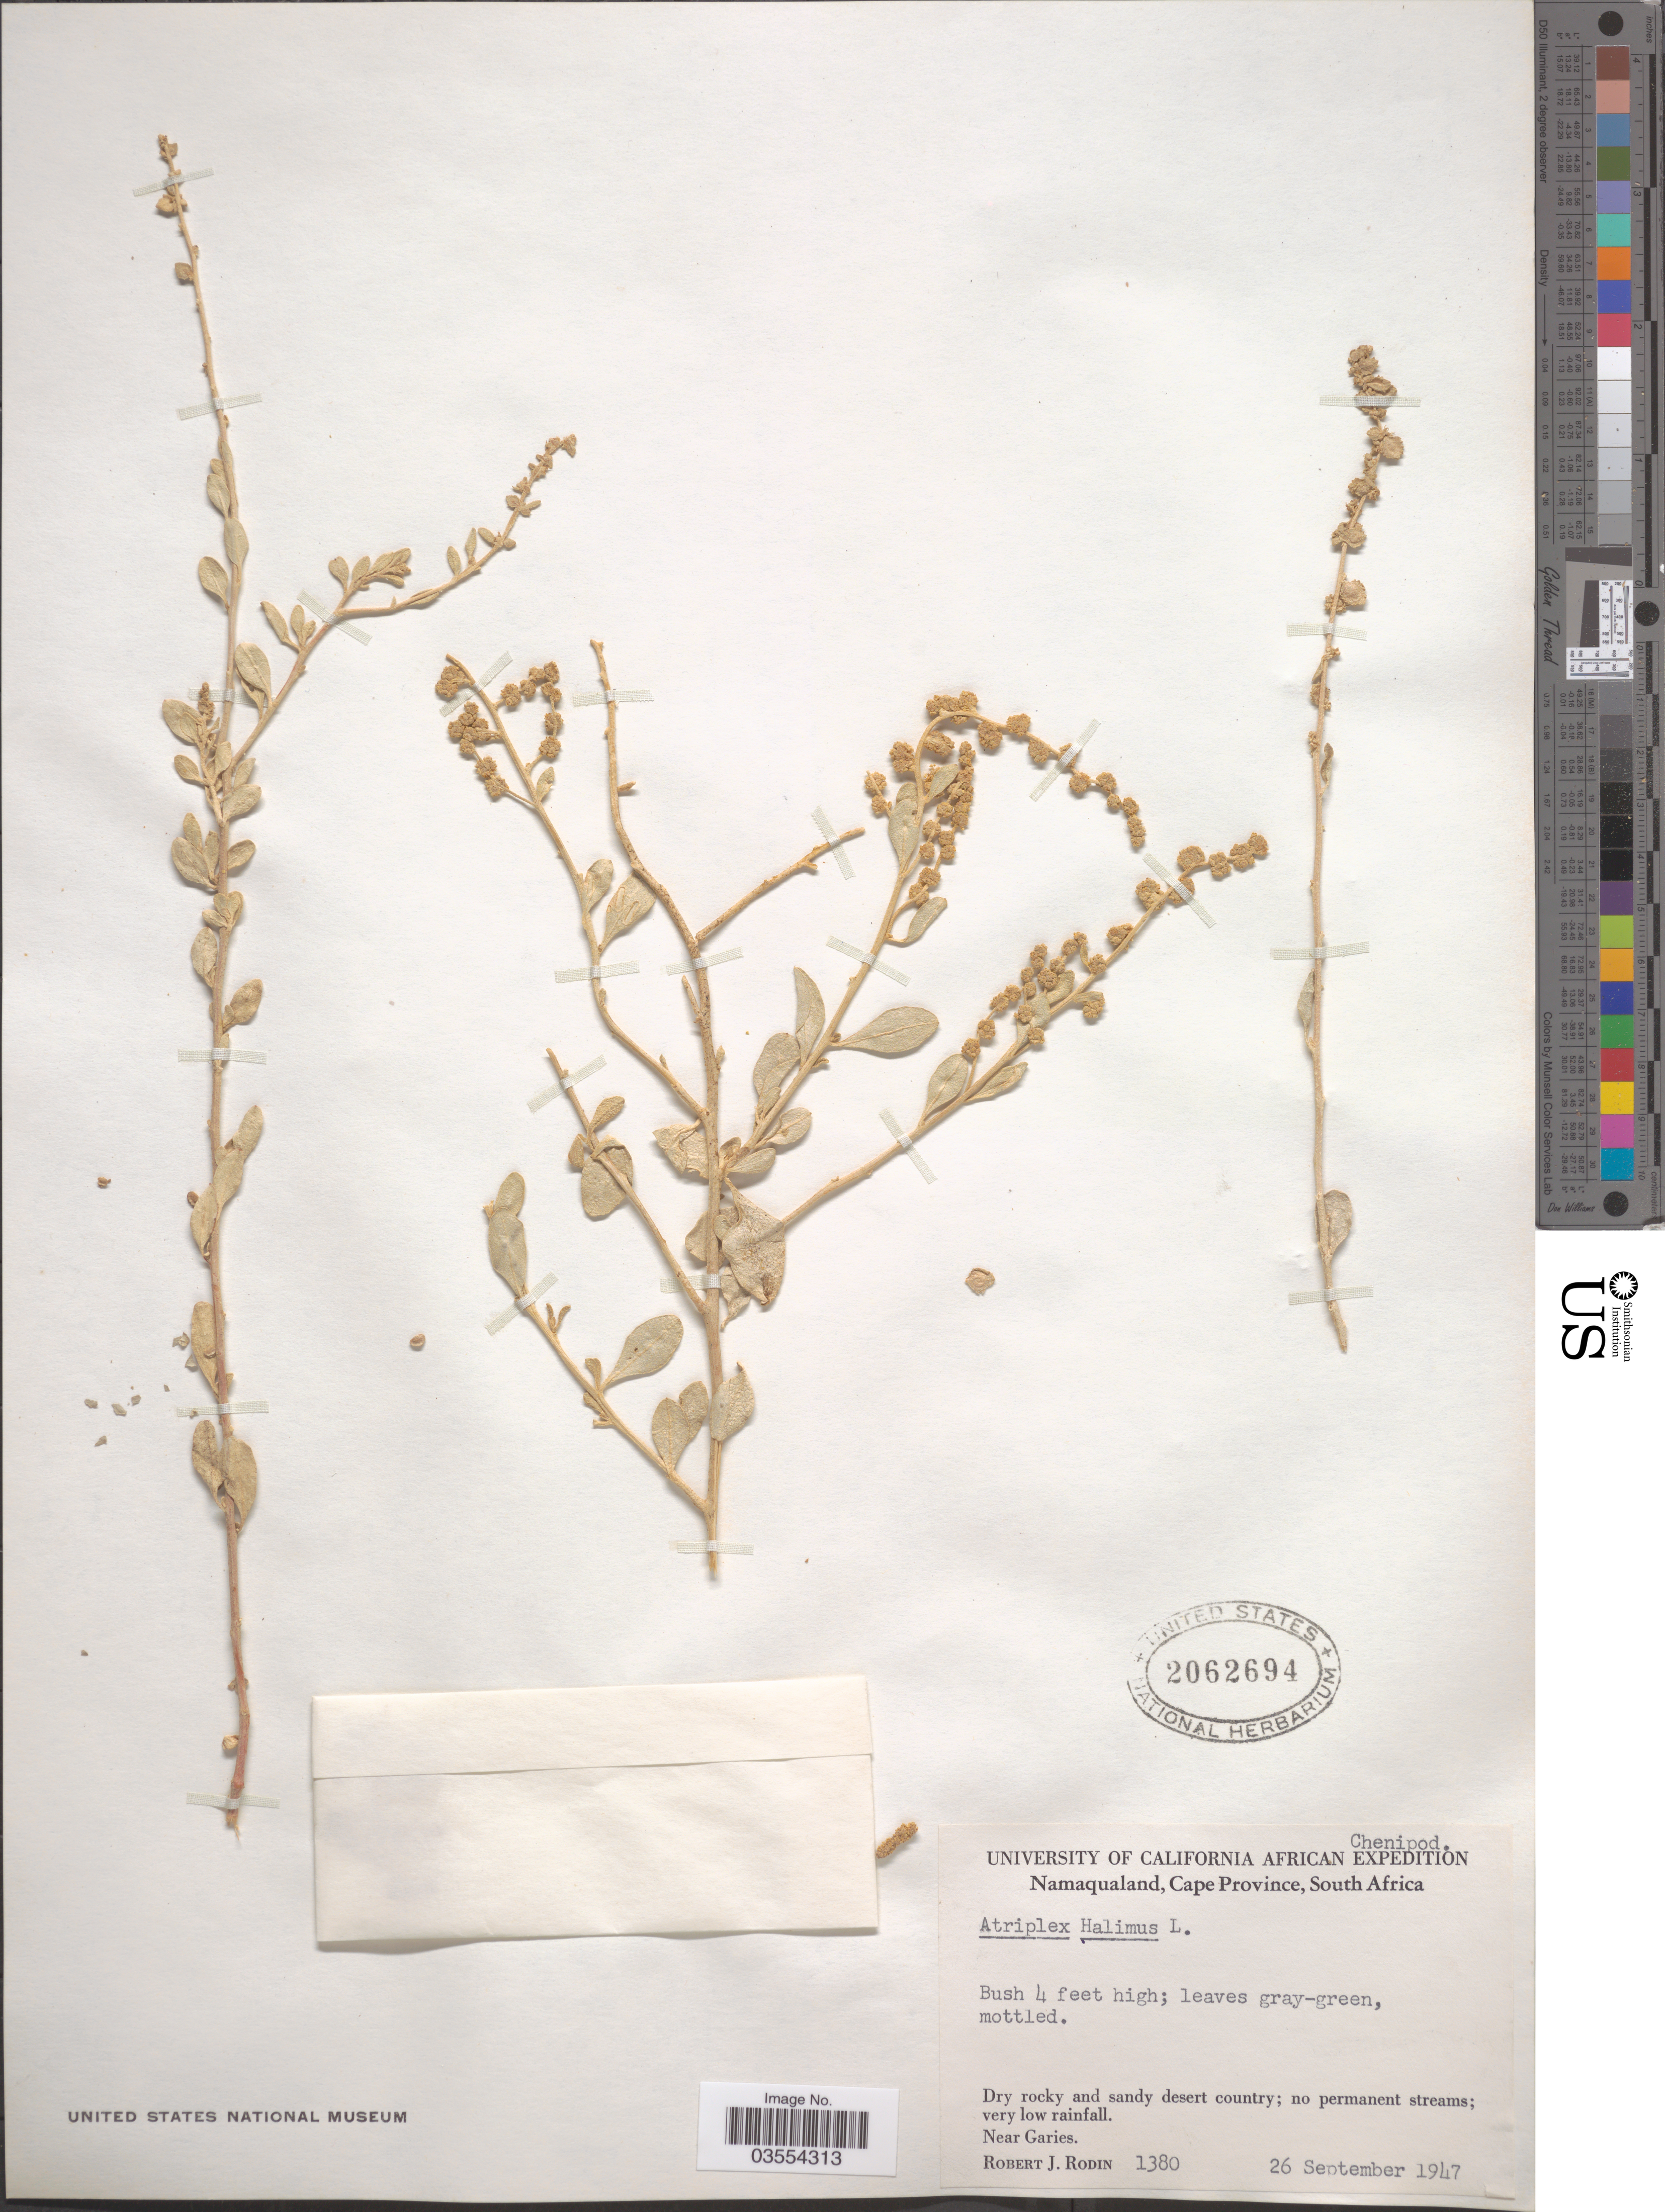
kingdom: Plantae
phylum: Tracheophyta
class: Magnoliopsida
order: Caryophyllales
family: Amaranthaceae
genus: Atriplex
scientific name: Atriplex halimus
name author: L.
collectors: R. J. Rodin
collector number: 1380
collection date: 1947-09-26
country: South Africa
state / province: Northern Cape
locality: Namaqualand, Near Garies.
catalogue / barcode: US 2062694